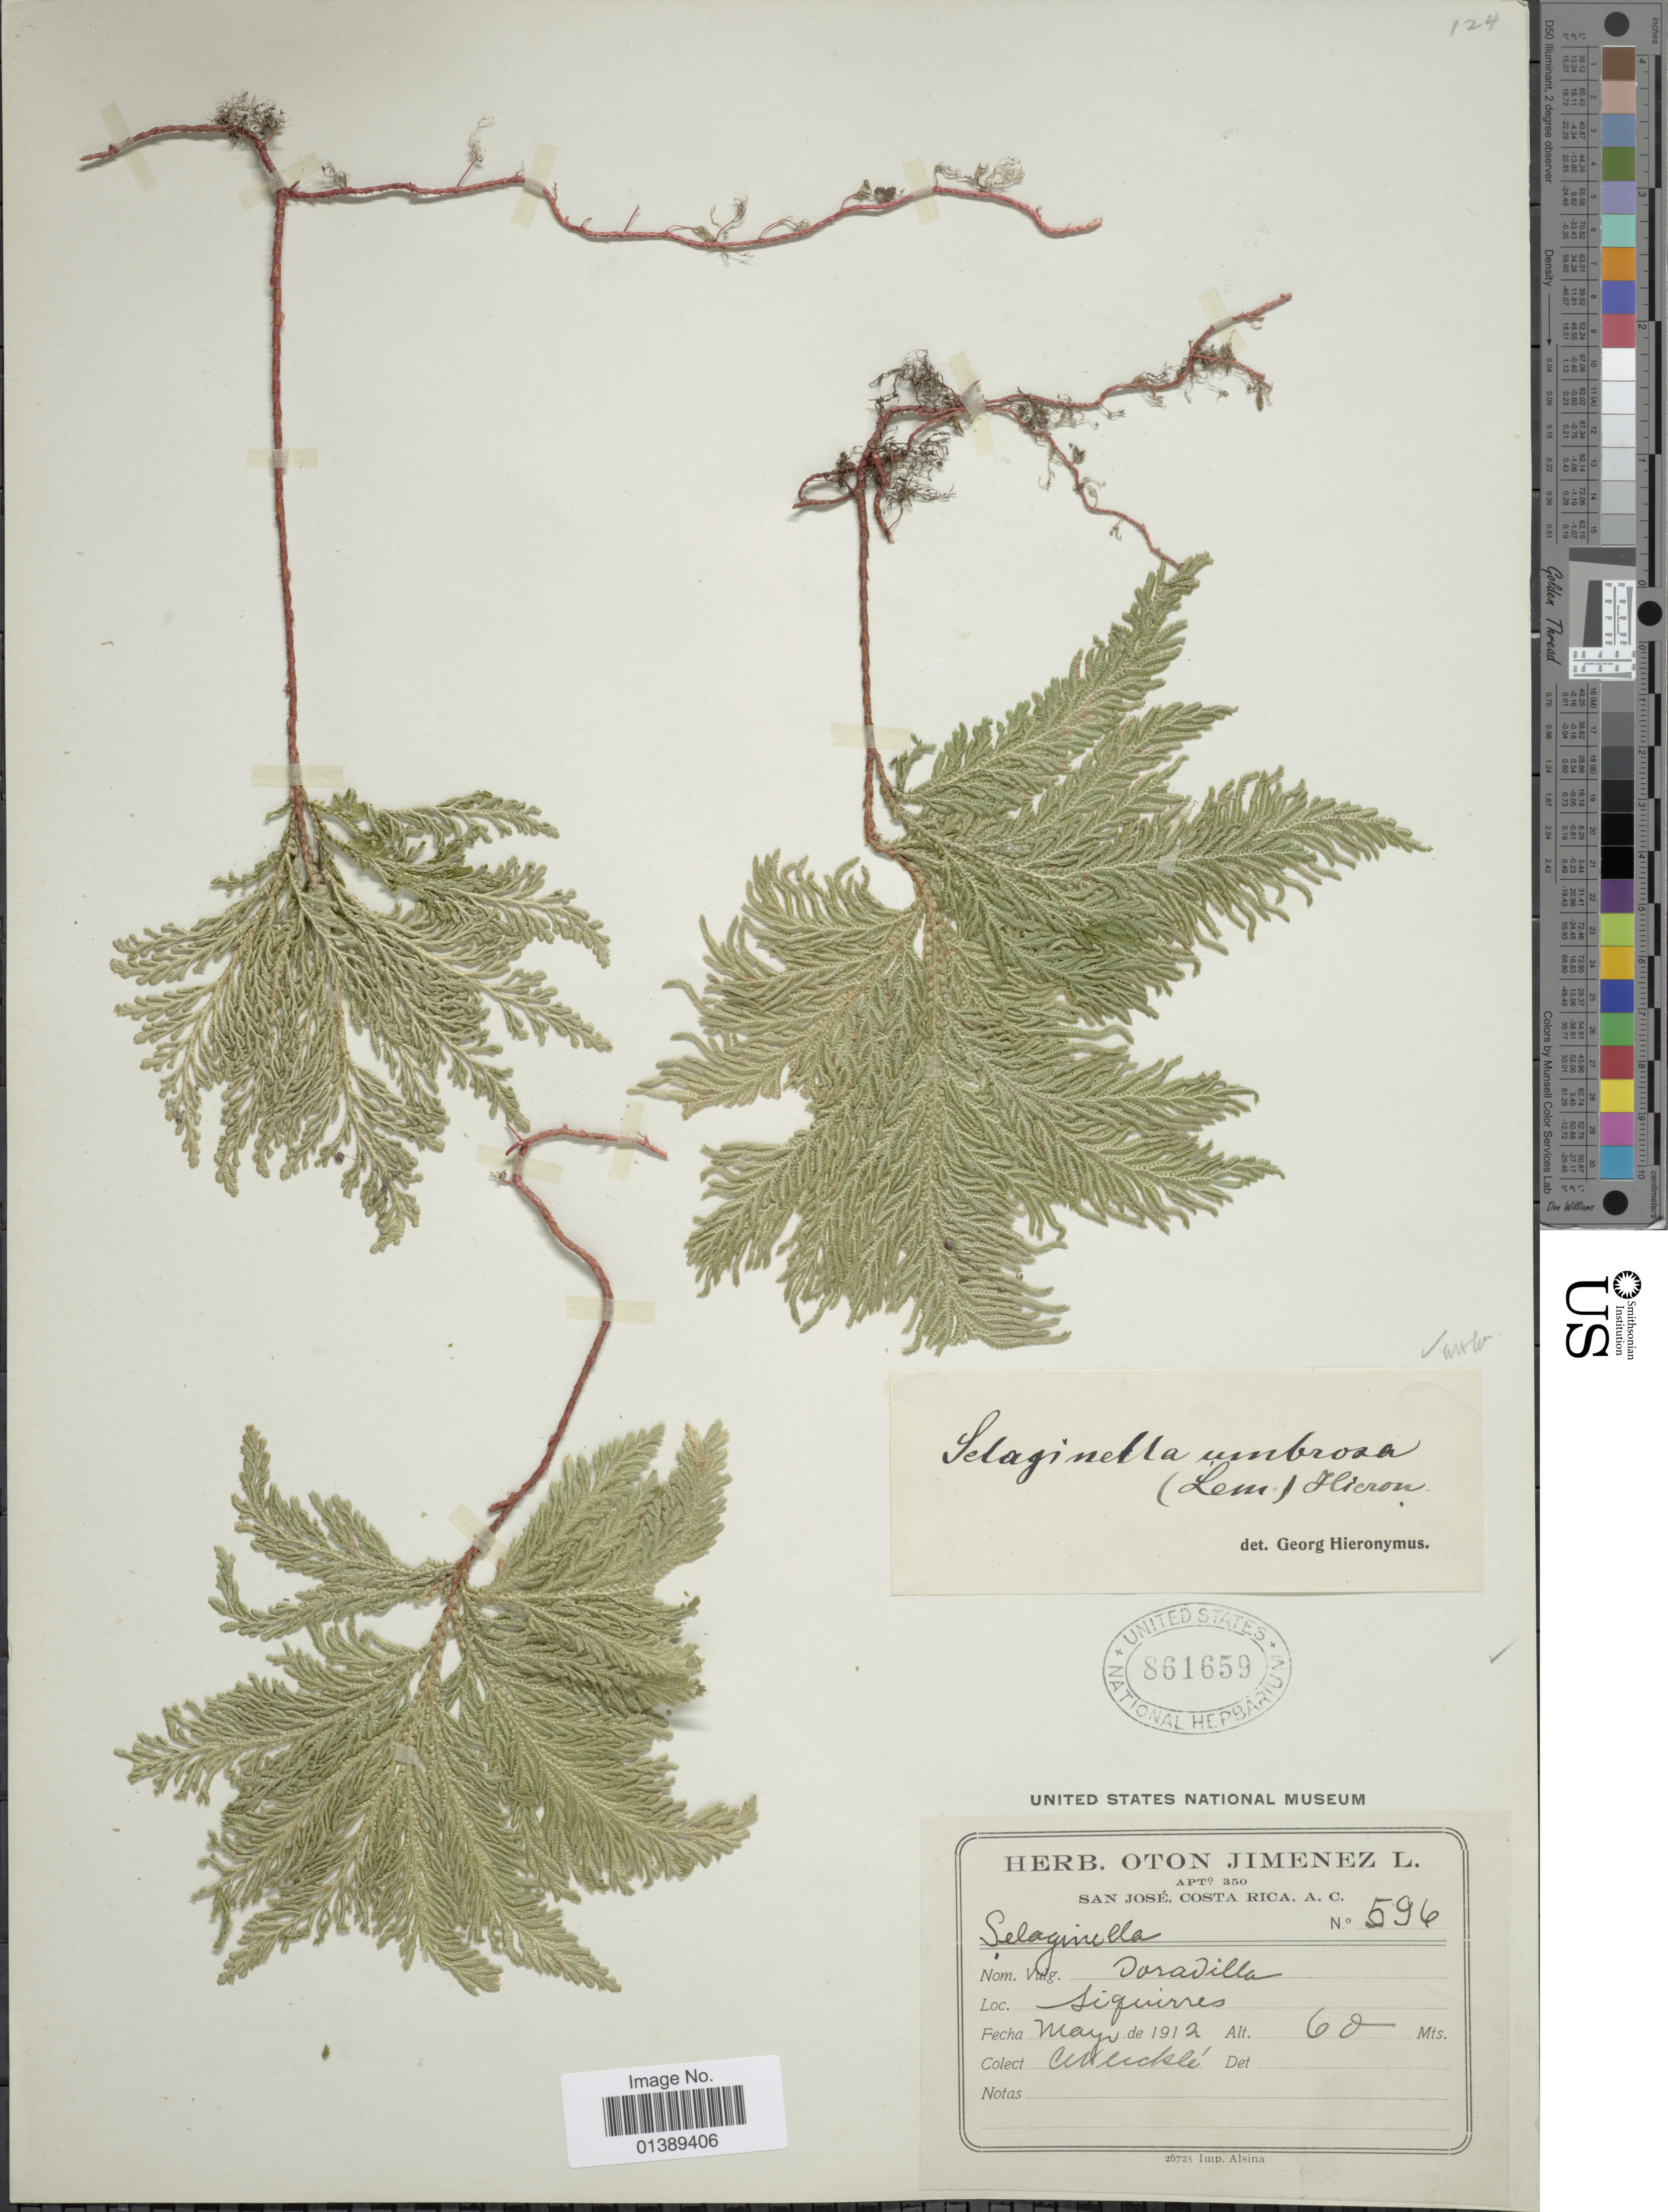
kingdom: Plantae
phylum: Tracheophyta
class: Lycopodiopsida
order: Selaginellales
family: Selaginellaceae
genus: Selaginella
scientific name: Selaginella umbrosa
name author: Lem. ex Hieron.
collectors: C. C Wercklé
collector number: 596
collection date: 1912-05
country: Costa Rica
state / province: Limón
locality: Siquirres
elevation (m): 60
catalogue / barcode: US 861659